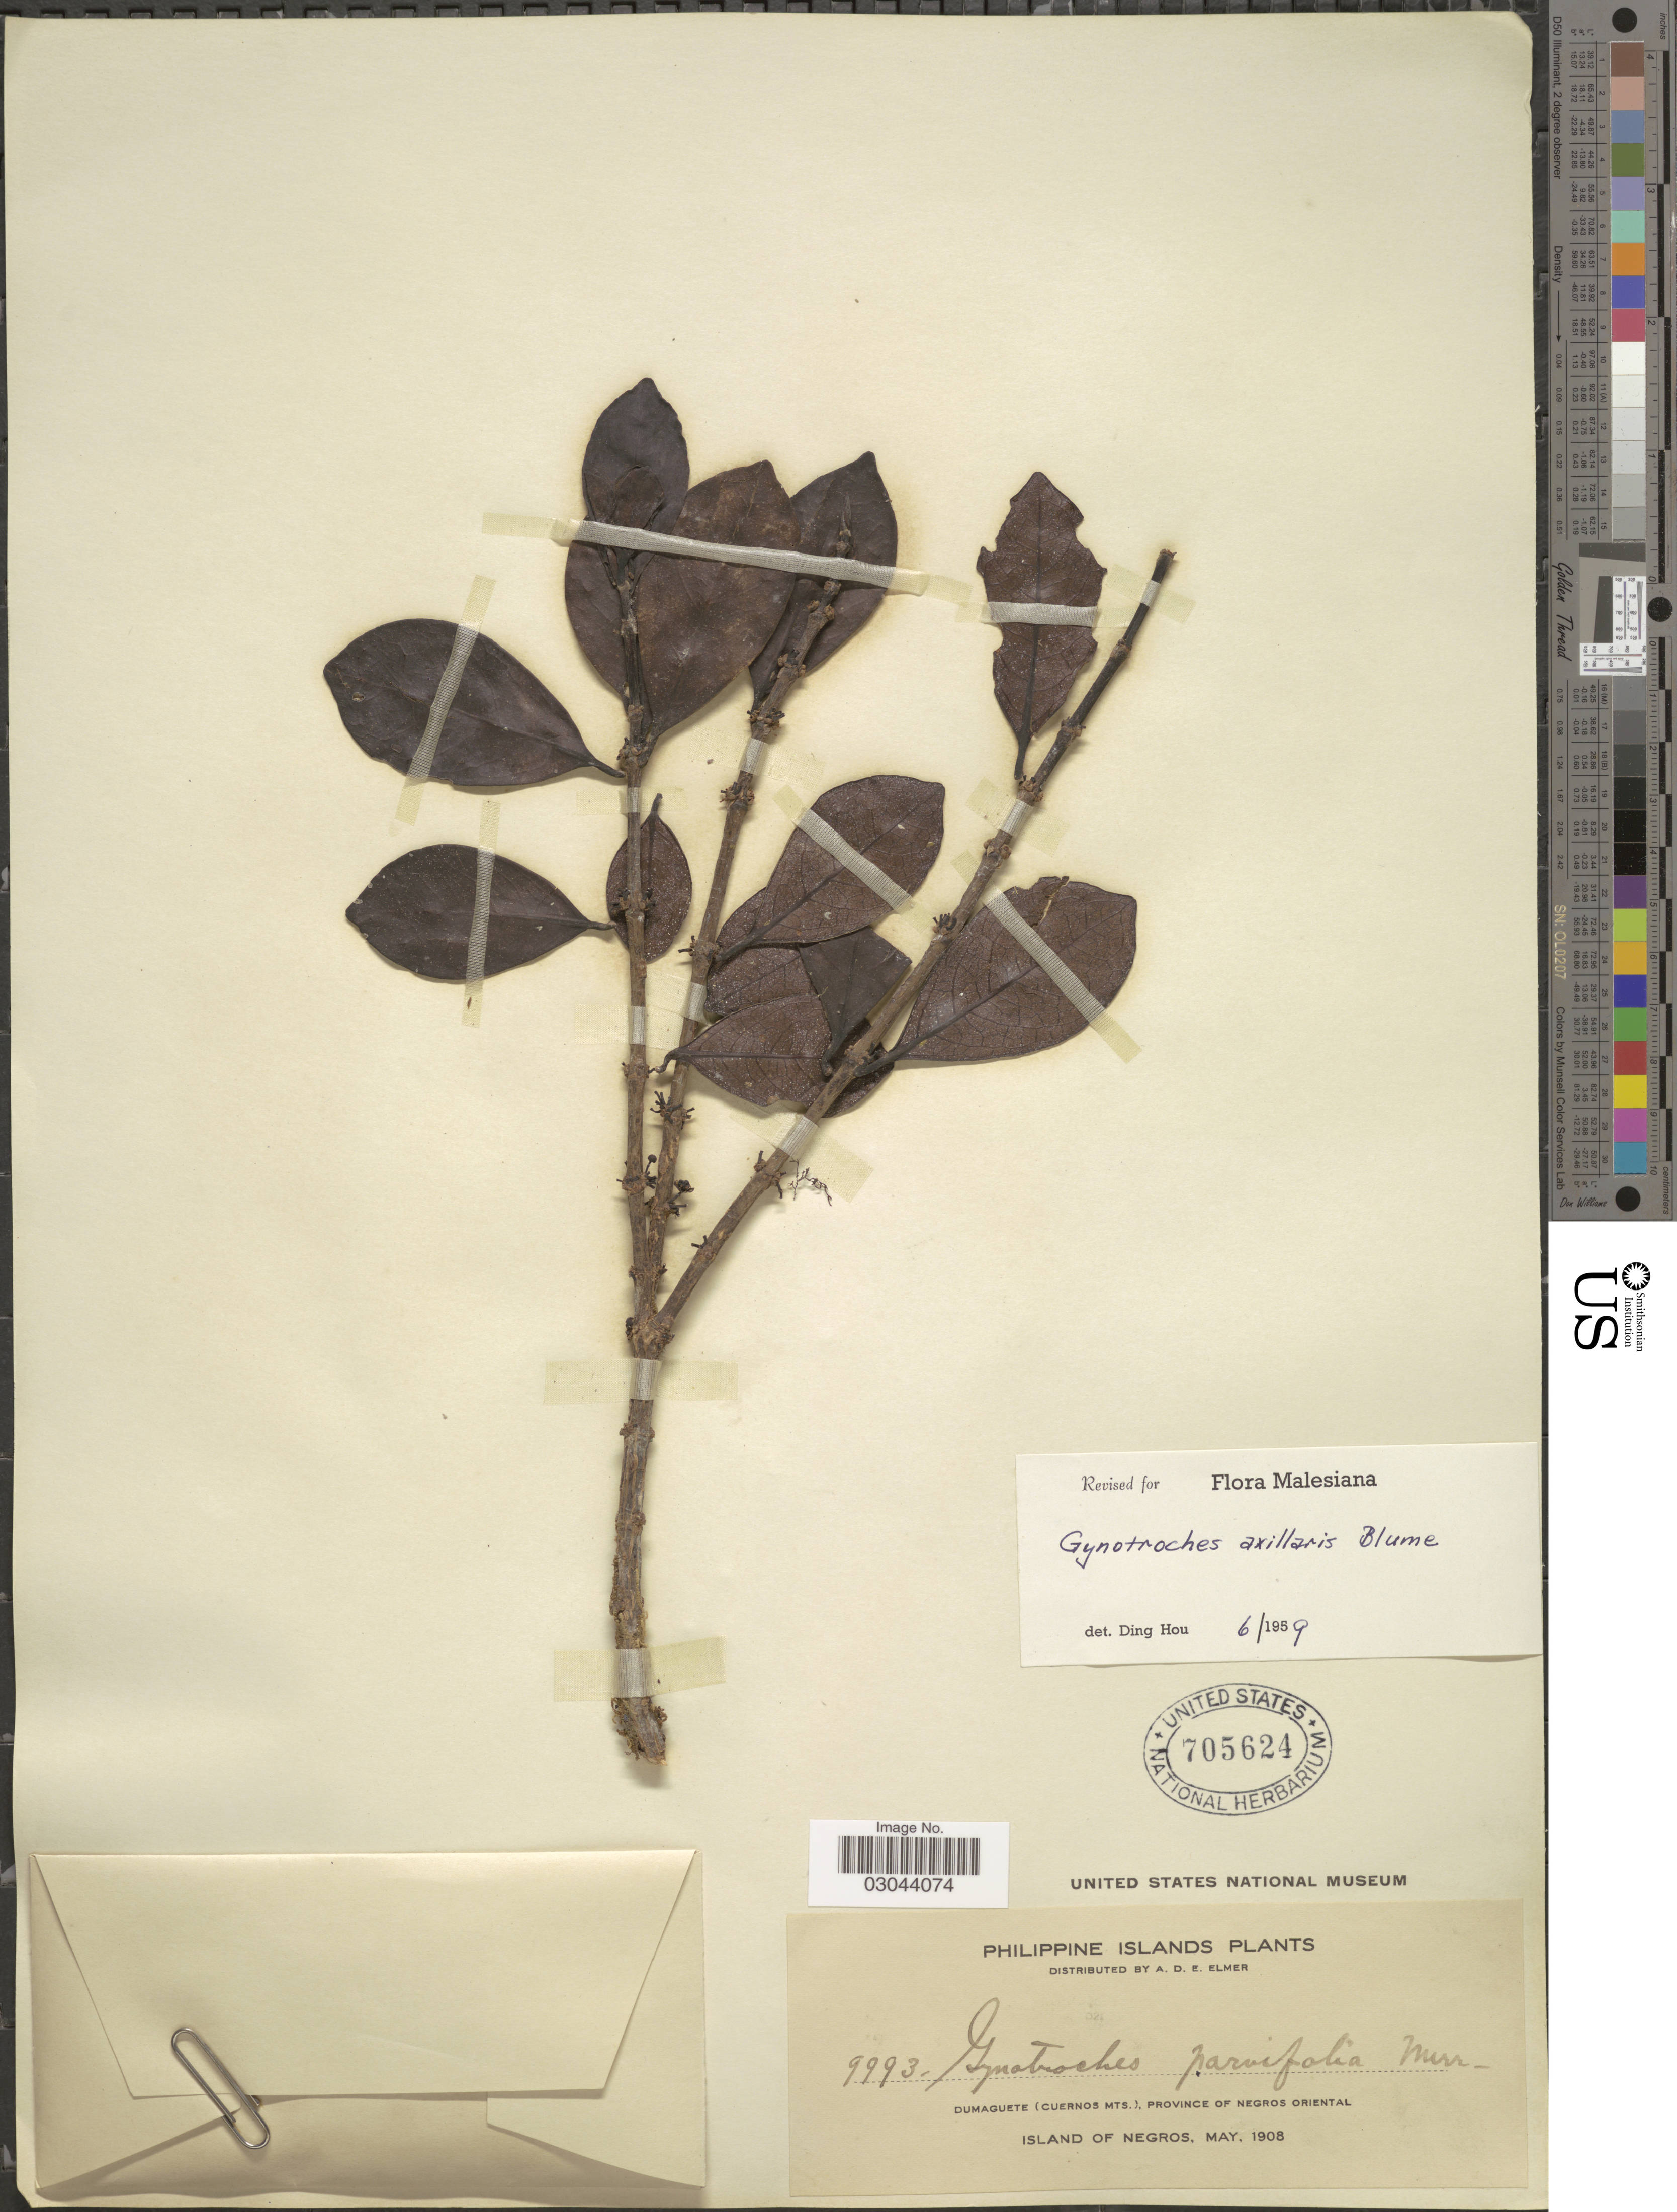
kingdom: Plantae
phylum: Tracheophyta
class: Magnoliopsida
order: Malpighiales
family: Rhizophoraceae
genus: Gynotroches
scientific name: Gynotroches axillaris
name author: Blume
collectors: A. D. E. Elmer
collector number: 9993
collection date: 1908-05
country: Philippines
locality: Dumaguete (Cuernos Mts.), province of Negros Oriental. Island of Negros.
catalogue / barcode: US 705624